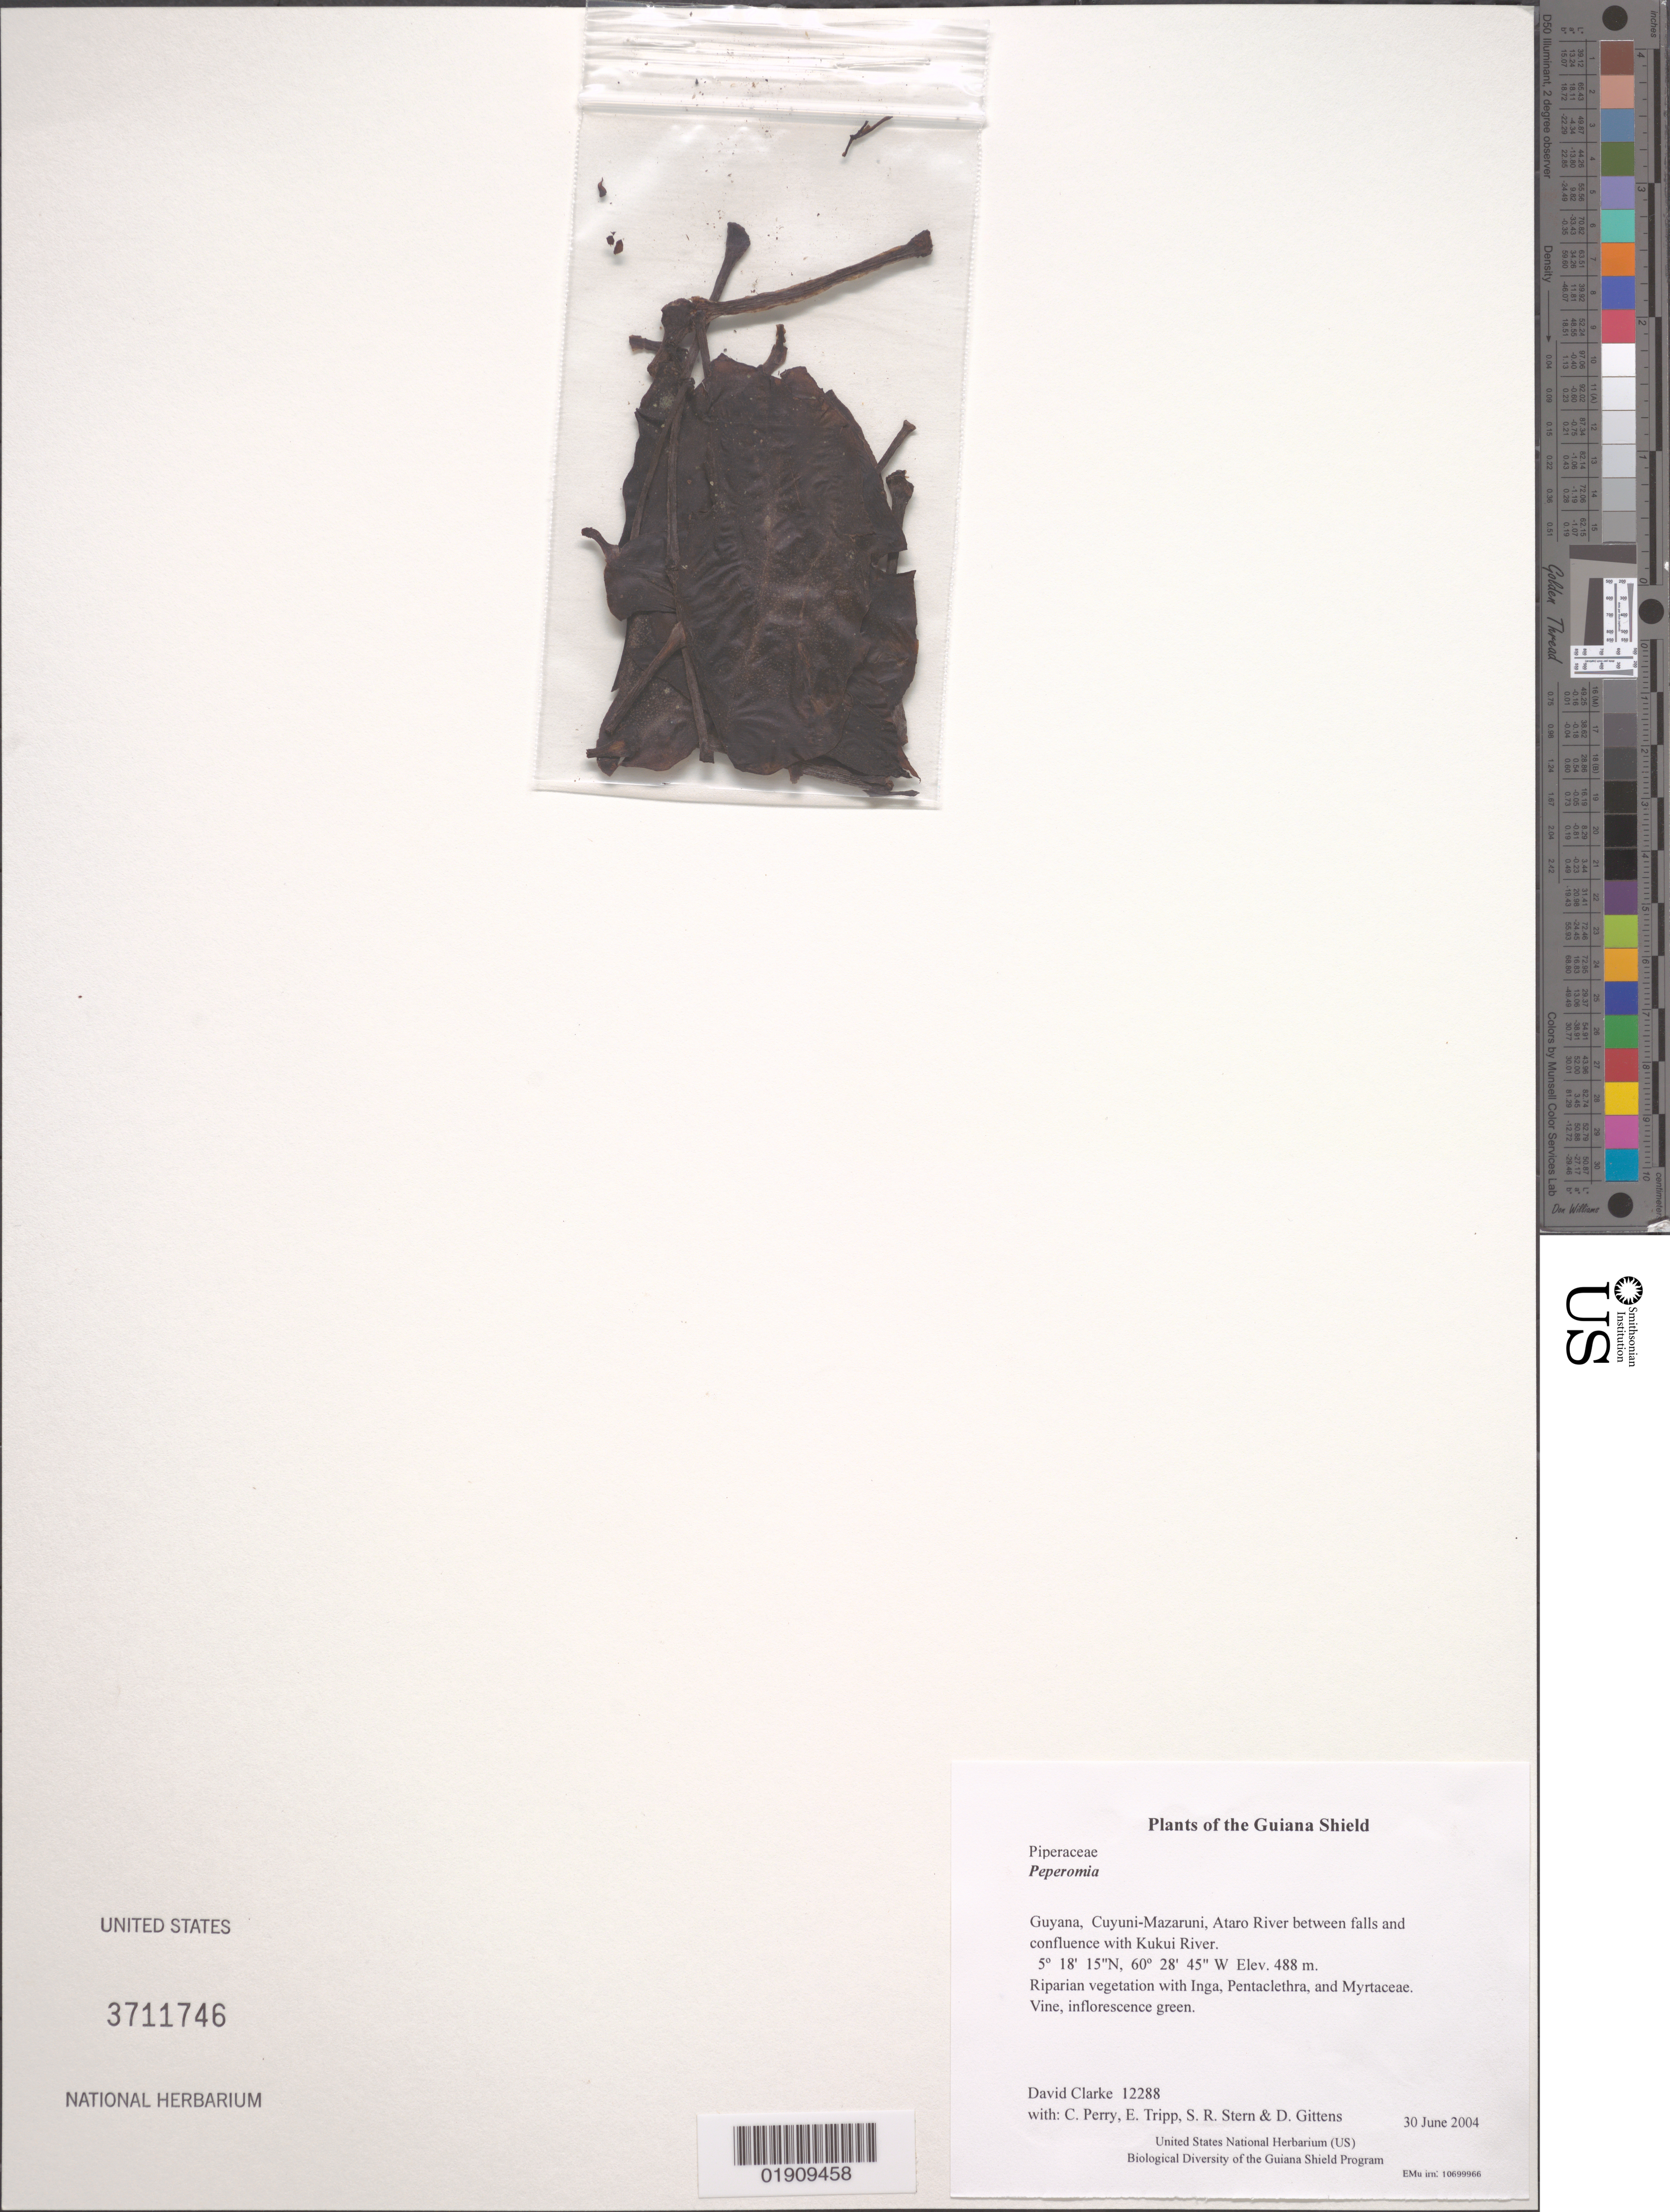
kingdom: Plantae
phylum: Tracheophyta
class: Magnoliopsida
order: Piperales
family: Piperaceae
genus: Peperomia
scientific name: Peperomia macrostachya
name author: (Vahl) A. Dietr.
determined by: Jiménez, José Estaban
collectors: H. D. Clarke, C. Perry, E. Tripp, S. R. Stern & D. Gittens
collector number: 12288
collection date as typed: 30 June 2004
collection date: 2004-06-30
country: Guyana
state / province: Cuyuni-Mazaruni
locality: Ataro River between falls and confluence with Kukui River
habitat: Riparian vegetation with Inga, Pentaclethra, and Myrtaceae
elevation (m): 488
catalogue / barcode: US 3711746